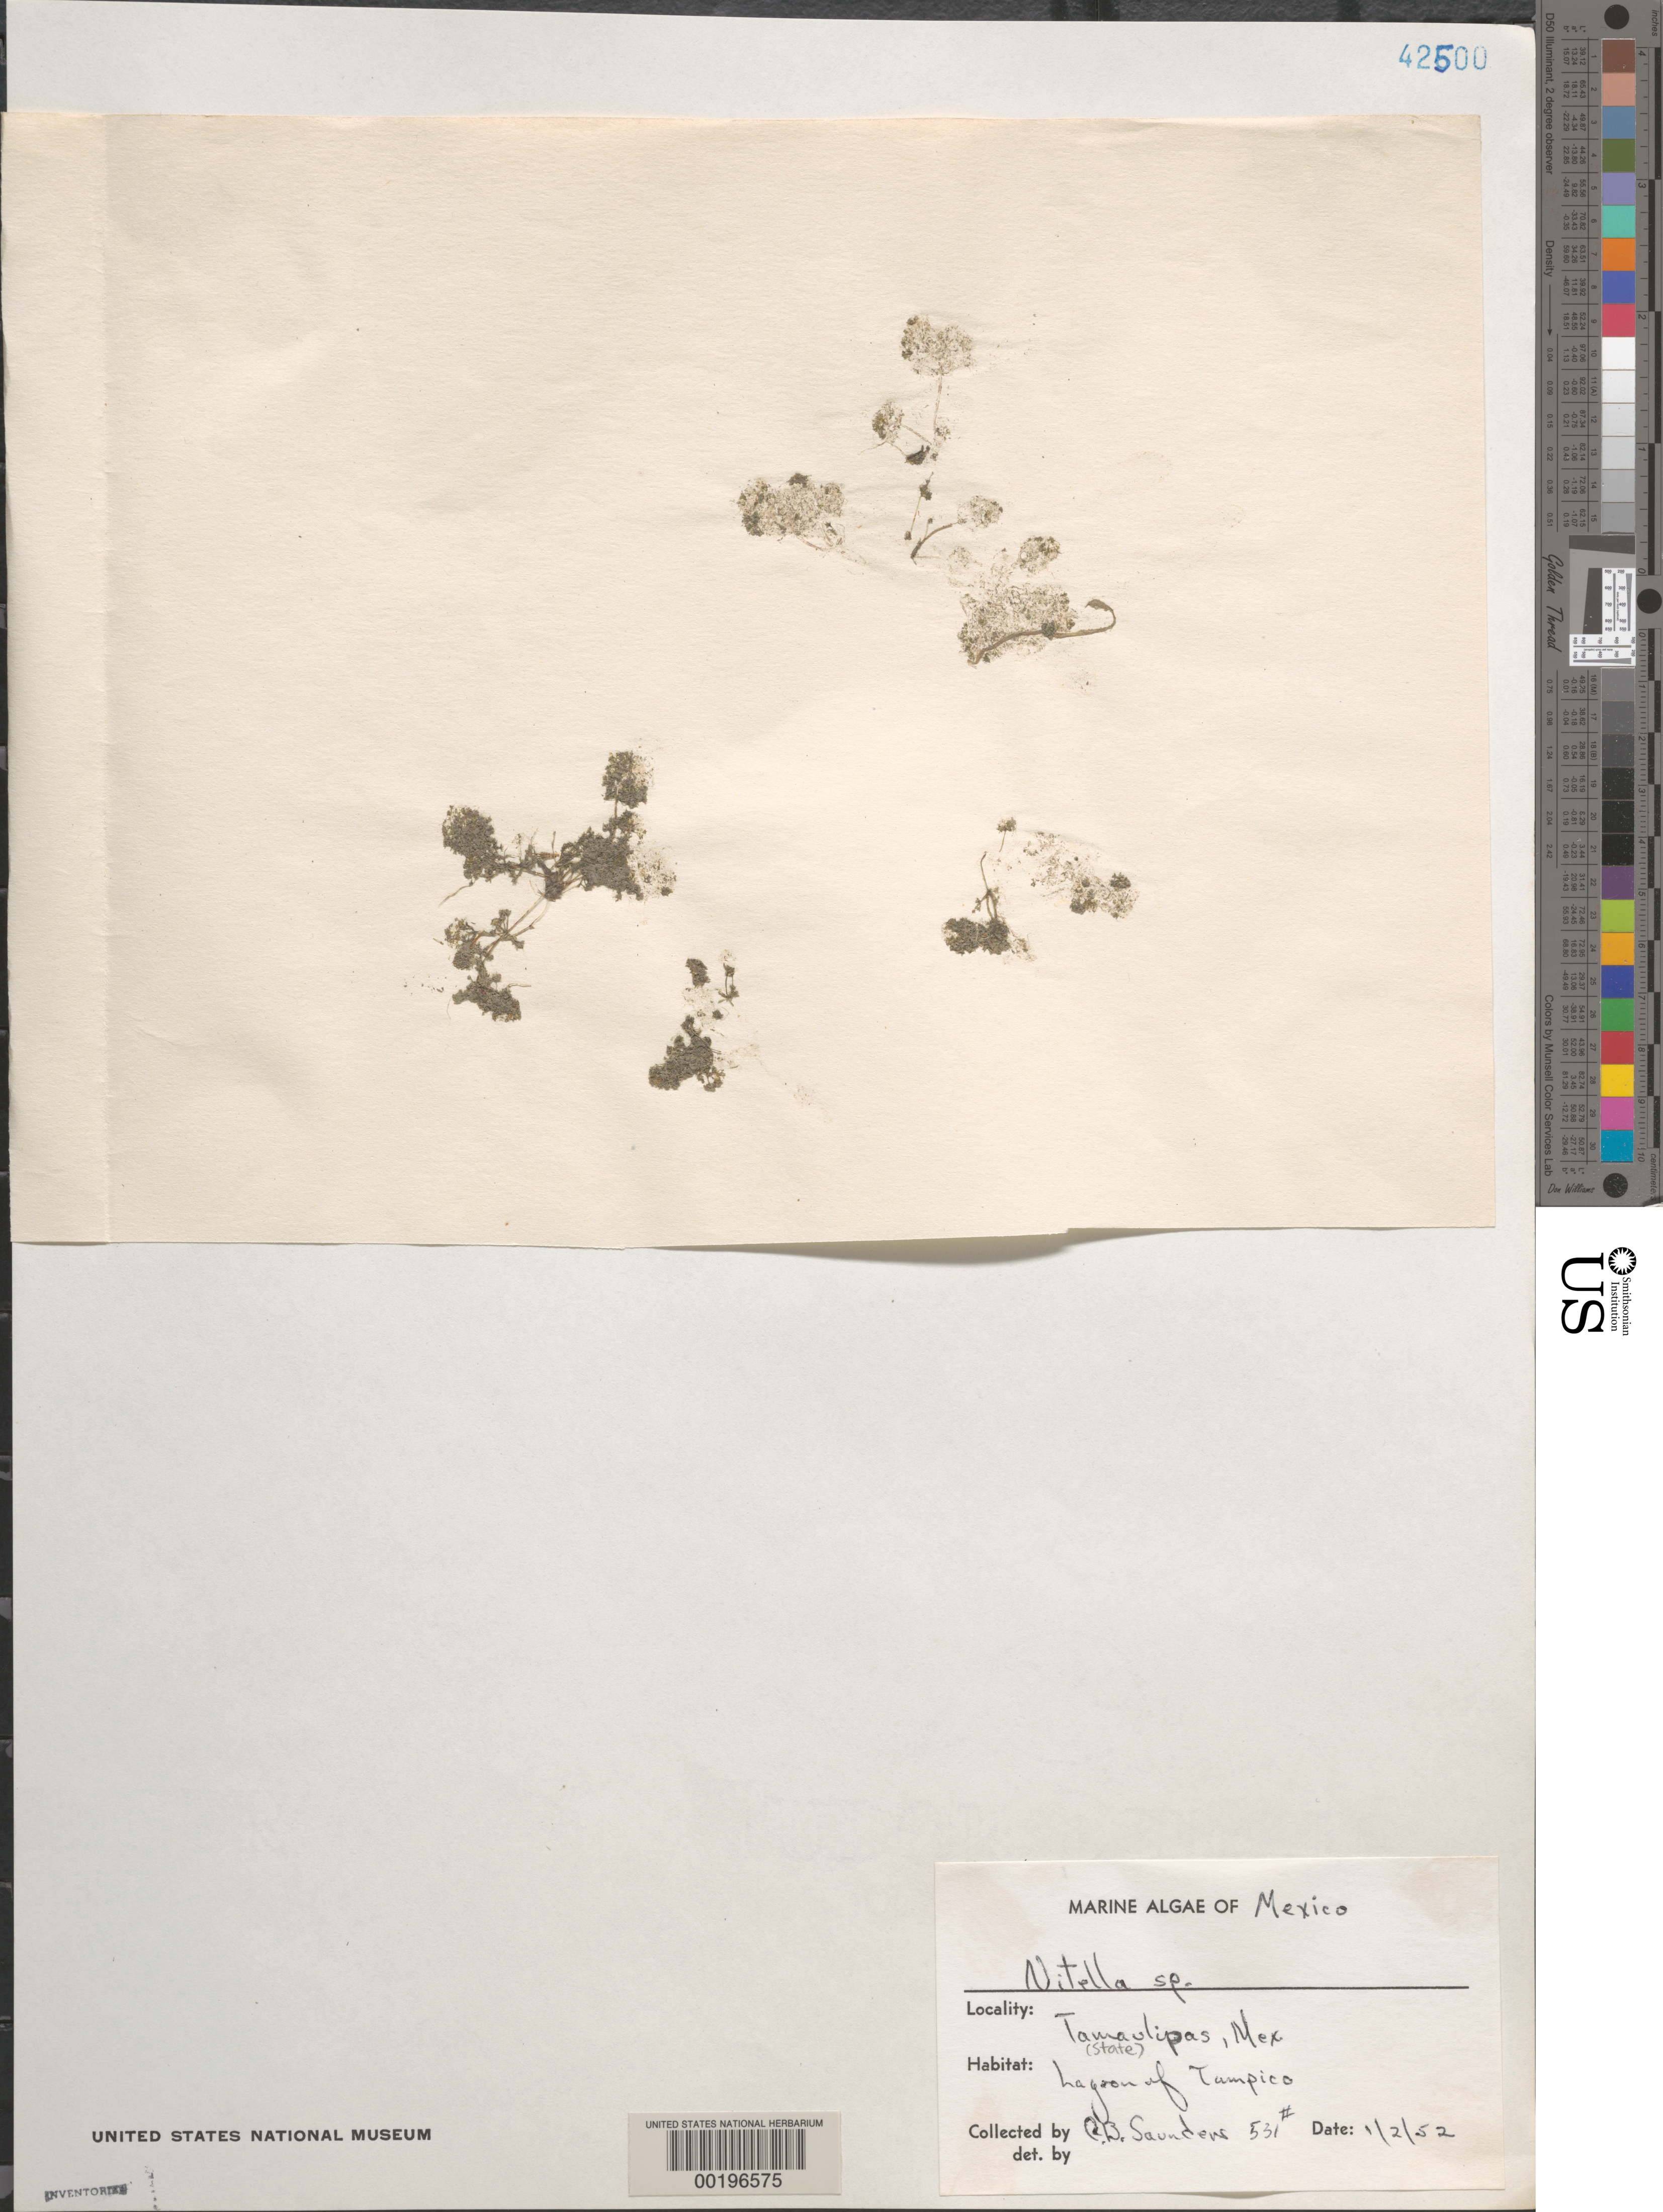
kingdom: Plantae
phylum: Charophyta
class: Charophyceae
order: Charales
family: Characeae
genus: Nitella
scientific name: Nitella sp.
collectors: C. Saunders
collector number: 531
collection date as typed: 02 Jan 1952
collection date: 1952-01-02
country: Mexico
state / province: Tamaulipas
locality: Tampico lagoon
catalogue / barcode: US 42500